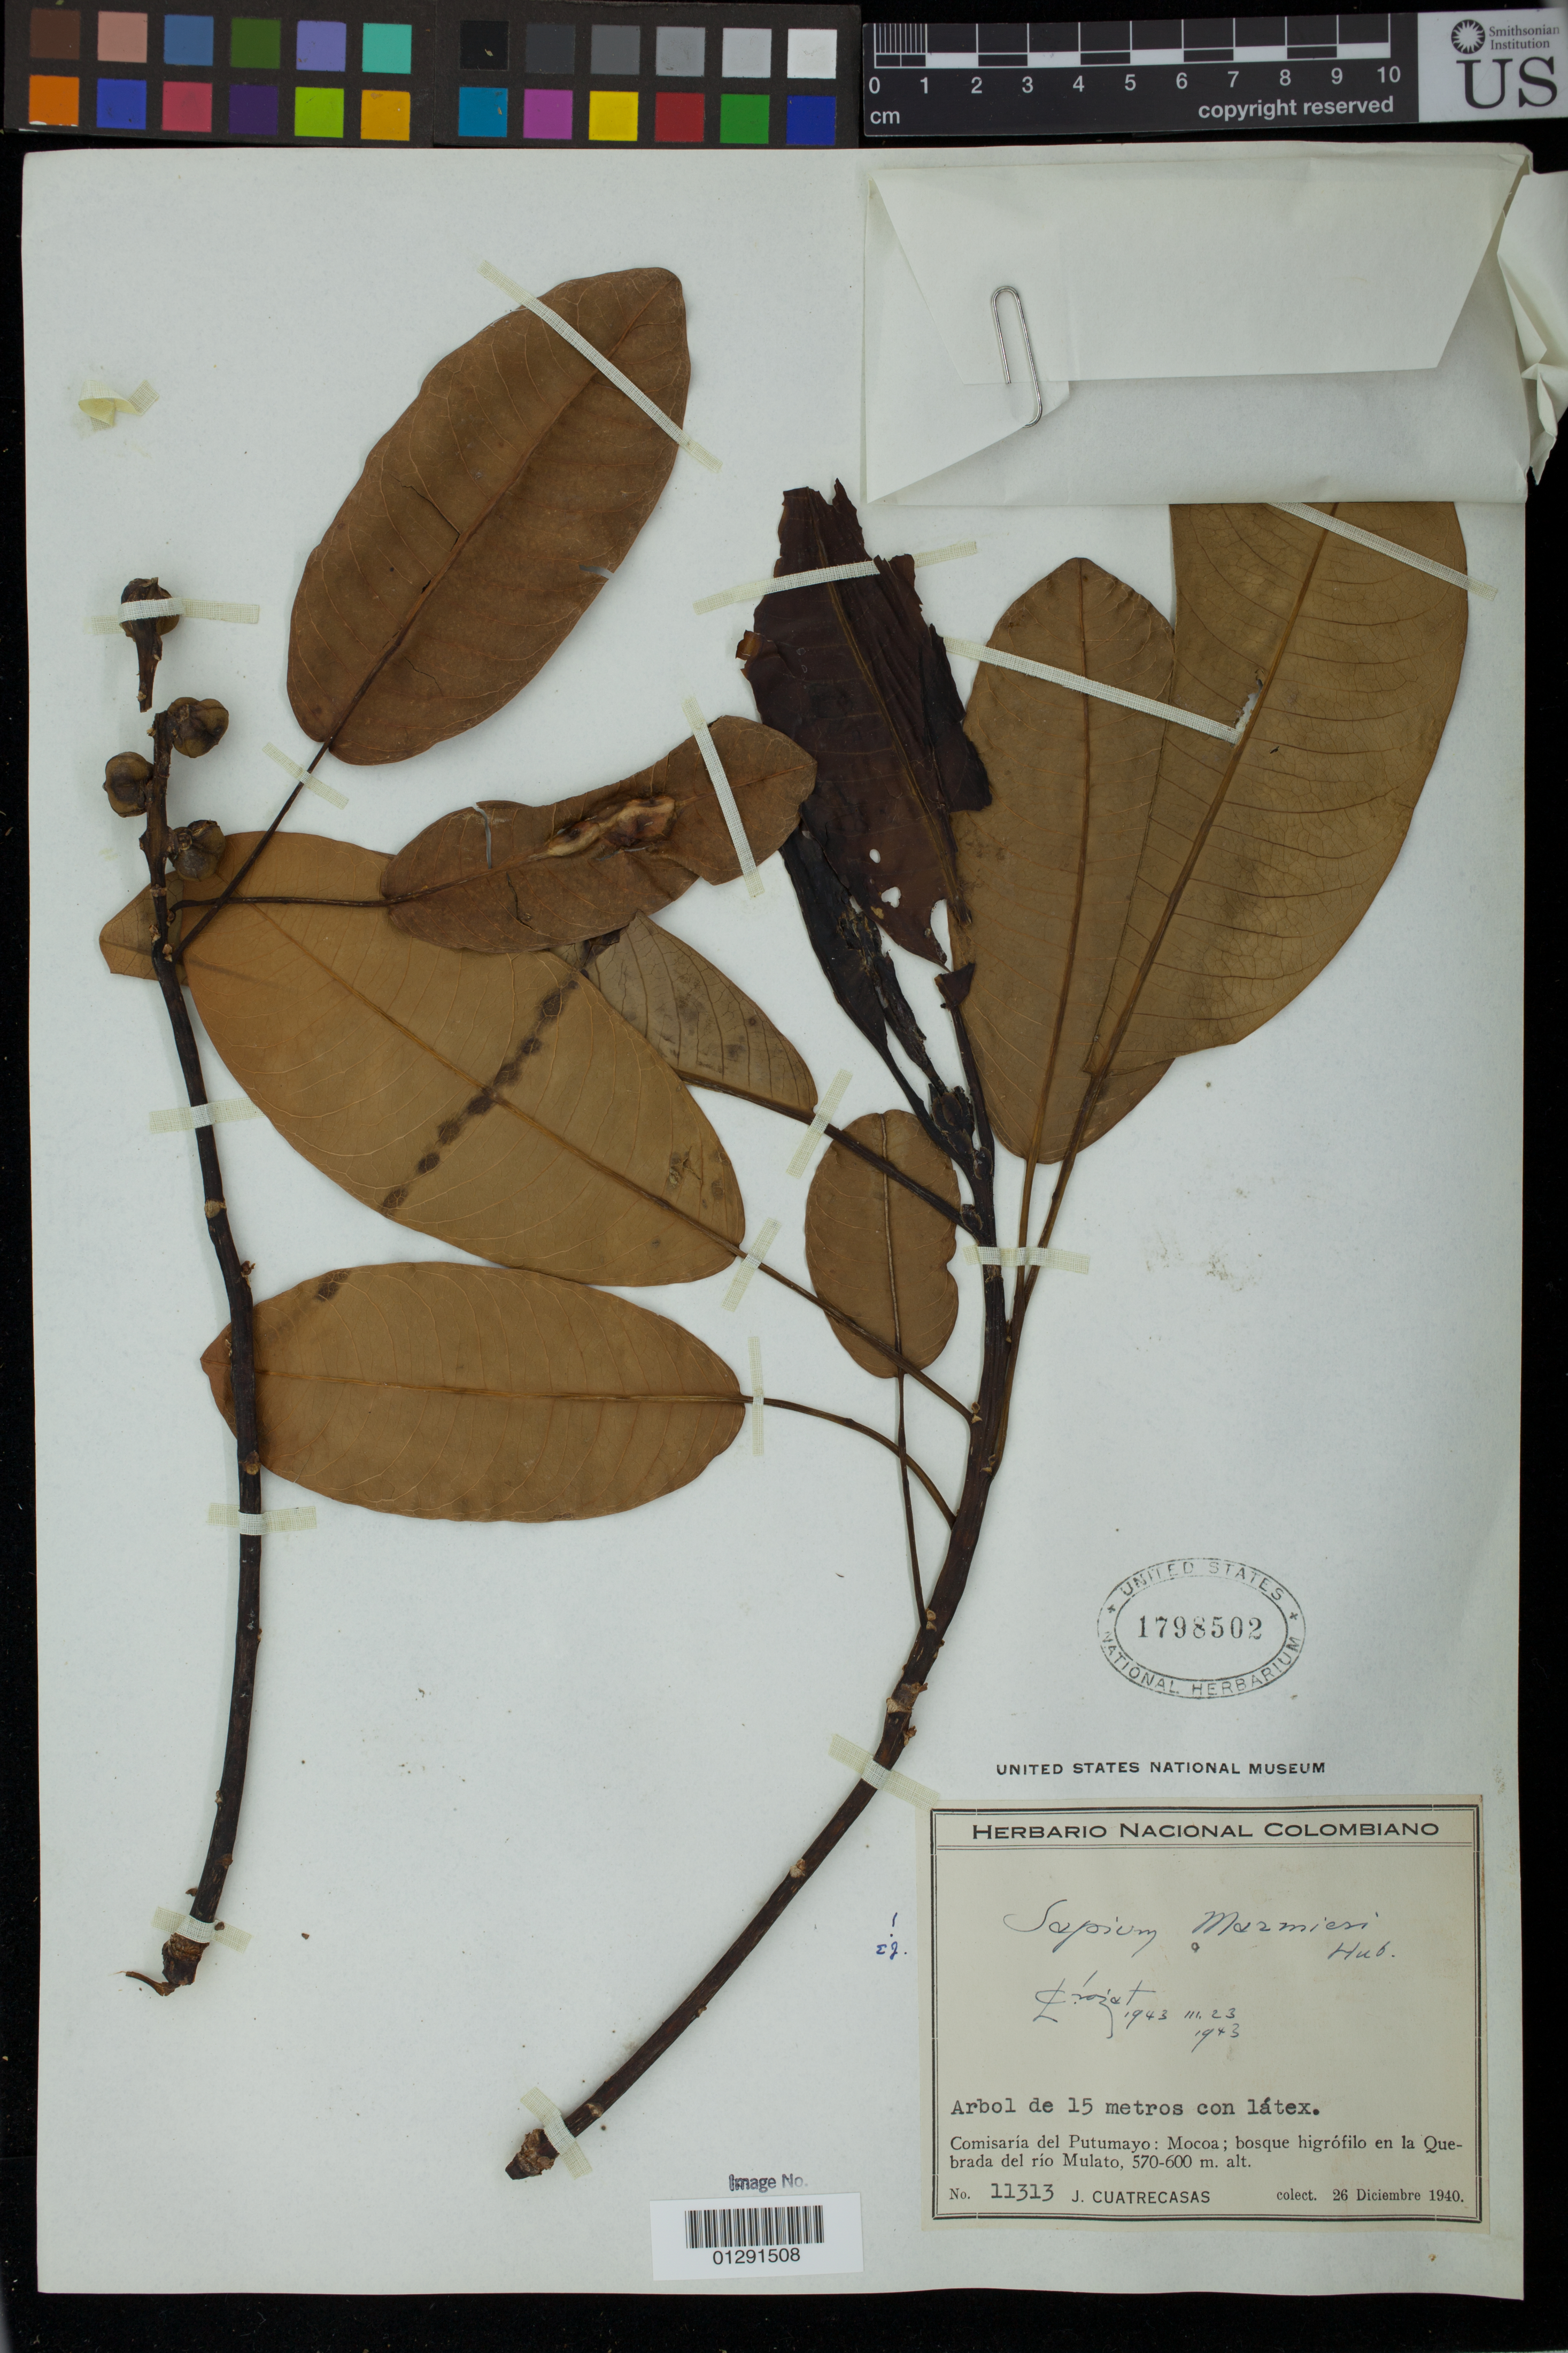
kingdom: Plantae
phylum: Tracheophyta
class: Magnoliopsida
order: Malpighiales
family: Euphorbiaceae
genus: Sapium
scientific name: Sapium marmieri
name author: Huber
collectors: J. Cuatrecasas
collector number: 11313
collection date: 1940-12-26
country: Colombia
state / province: Putumayo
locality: Mocoa, Quegrada del rio Mulato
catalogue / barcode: US 1798502